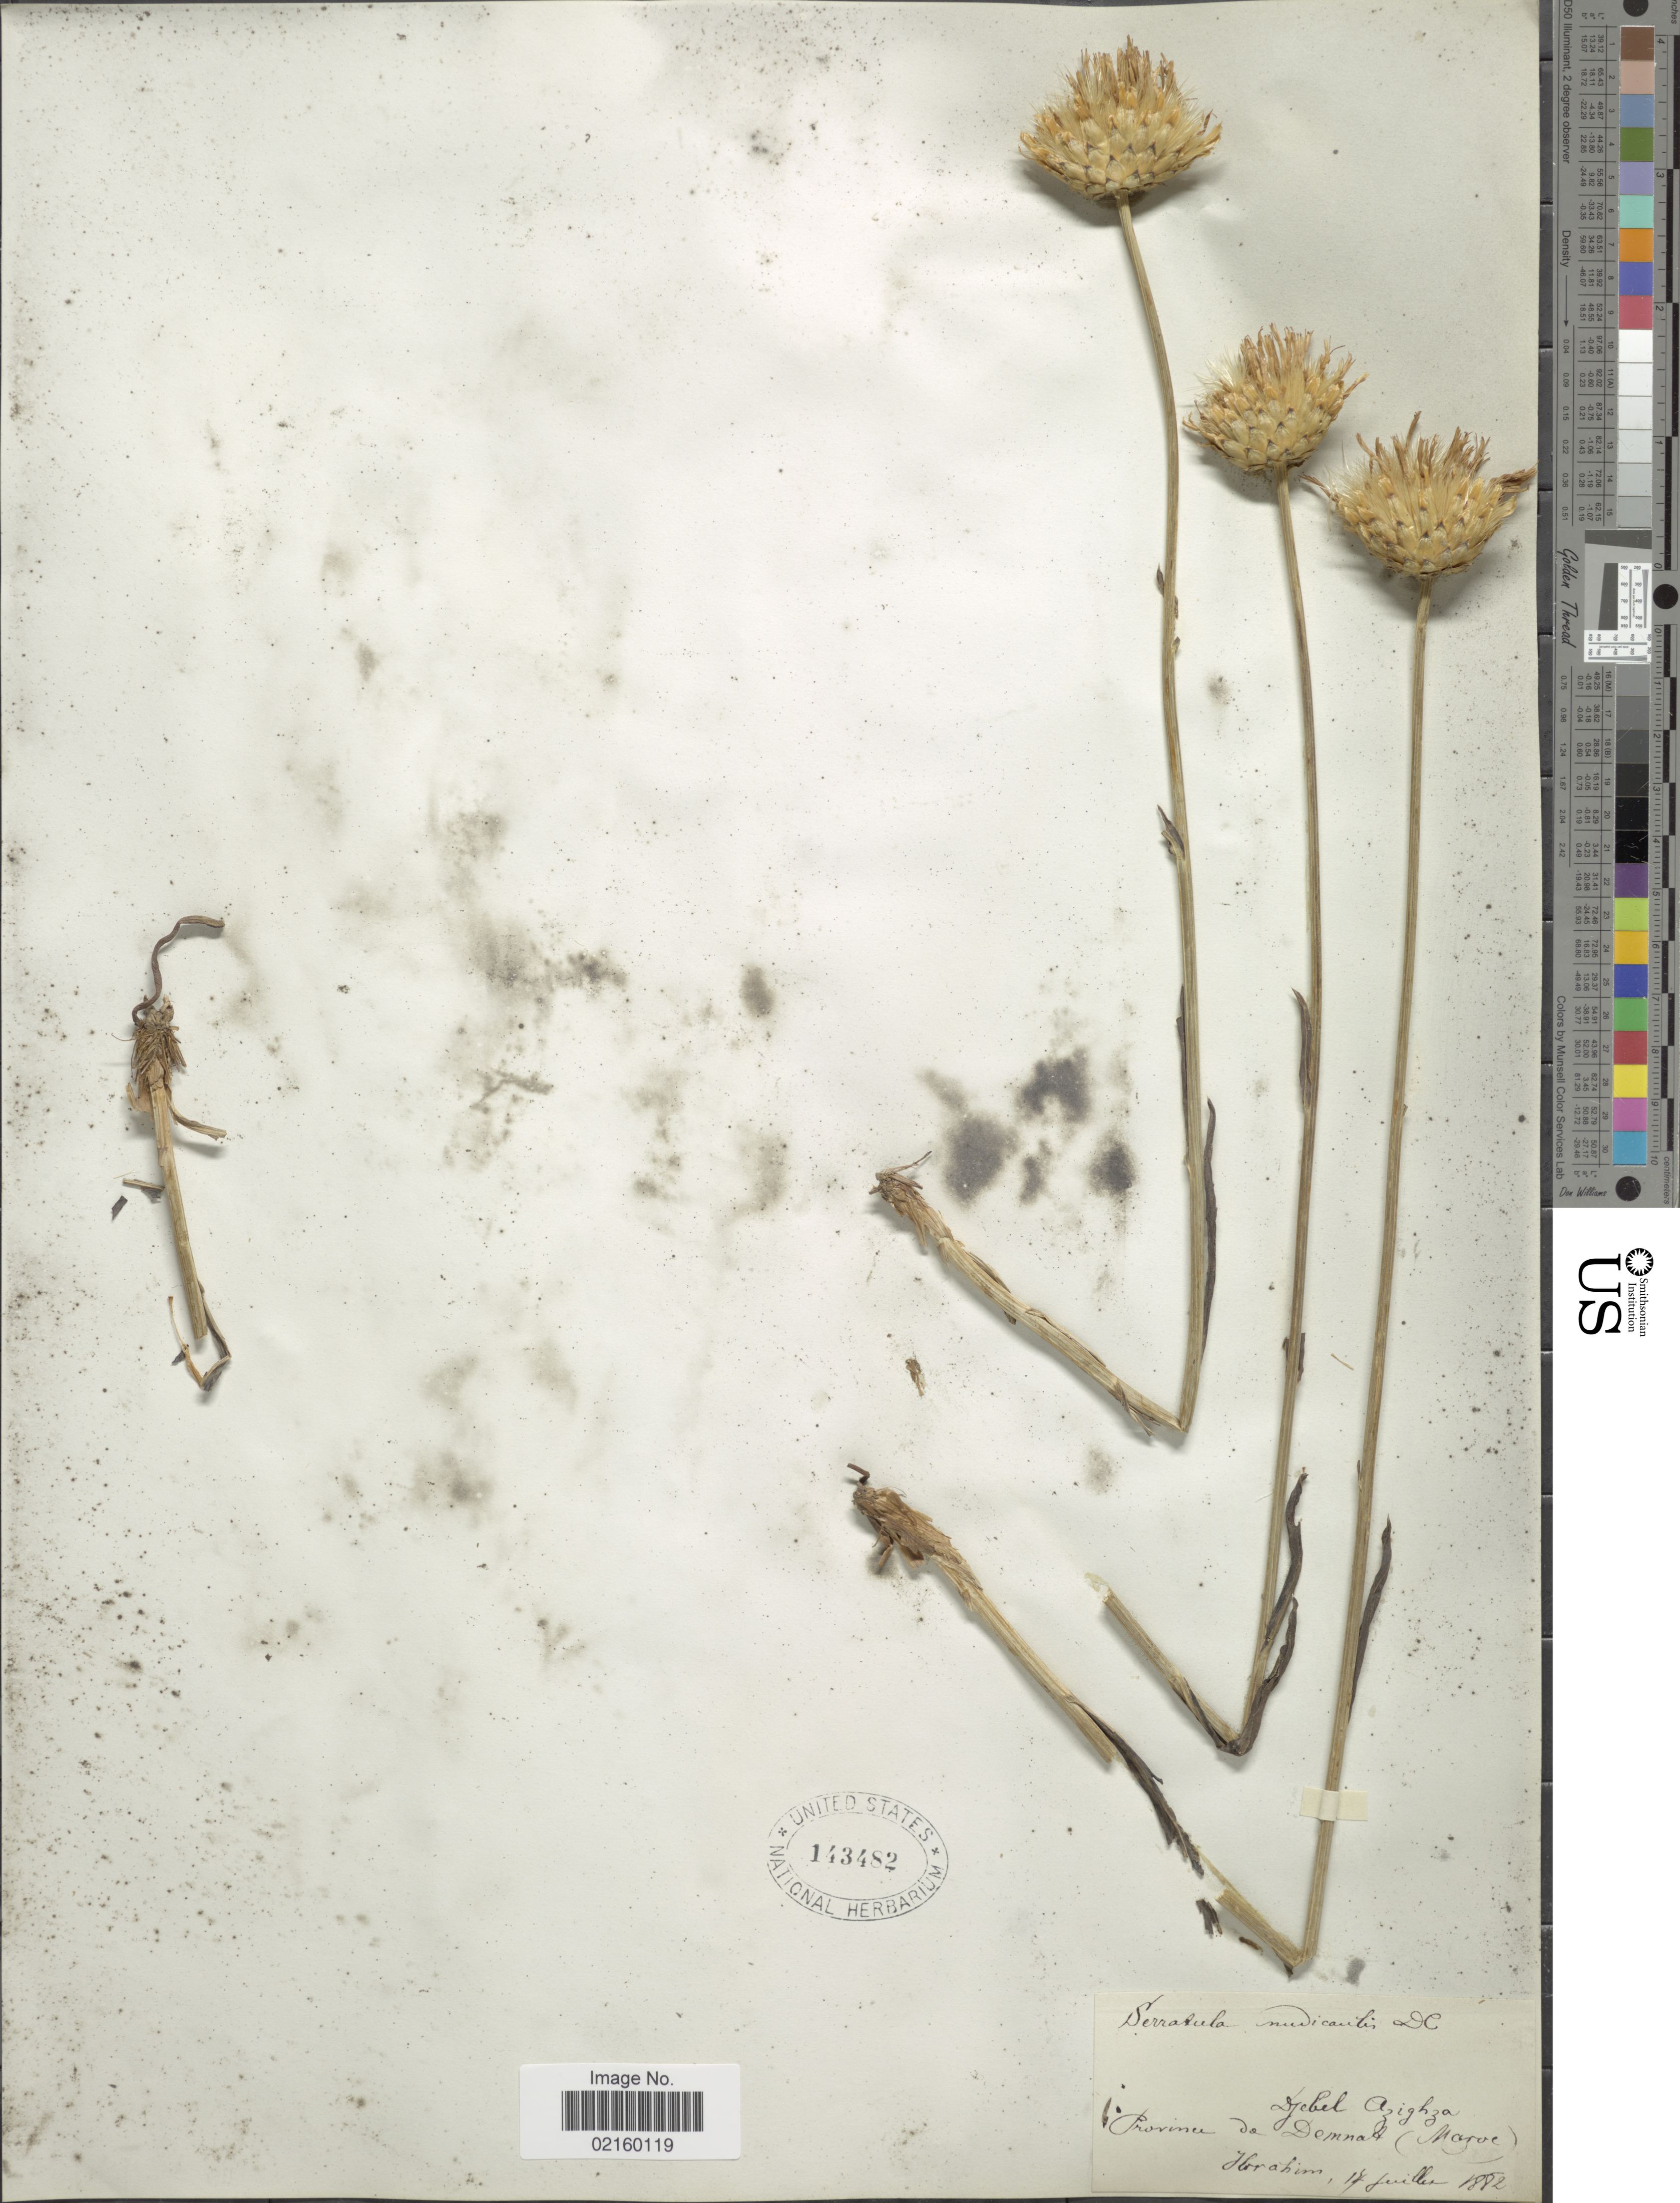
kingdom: Plantae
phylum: Tracheophyta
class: Magnoliopsida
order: Asterales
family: Asteraceae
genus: Klasea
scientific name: Klasea nudicaulis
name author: (L.) Fourr.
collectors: -. Ibrahim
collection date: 1882-07-18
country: Morocco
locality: Djebel Azighza, Province de Demant (Maroc.)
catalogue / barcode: US 143482